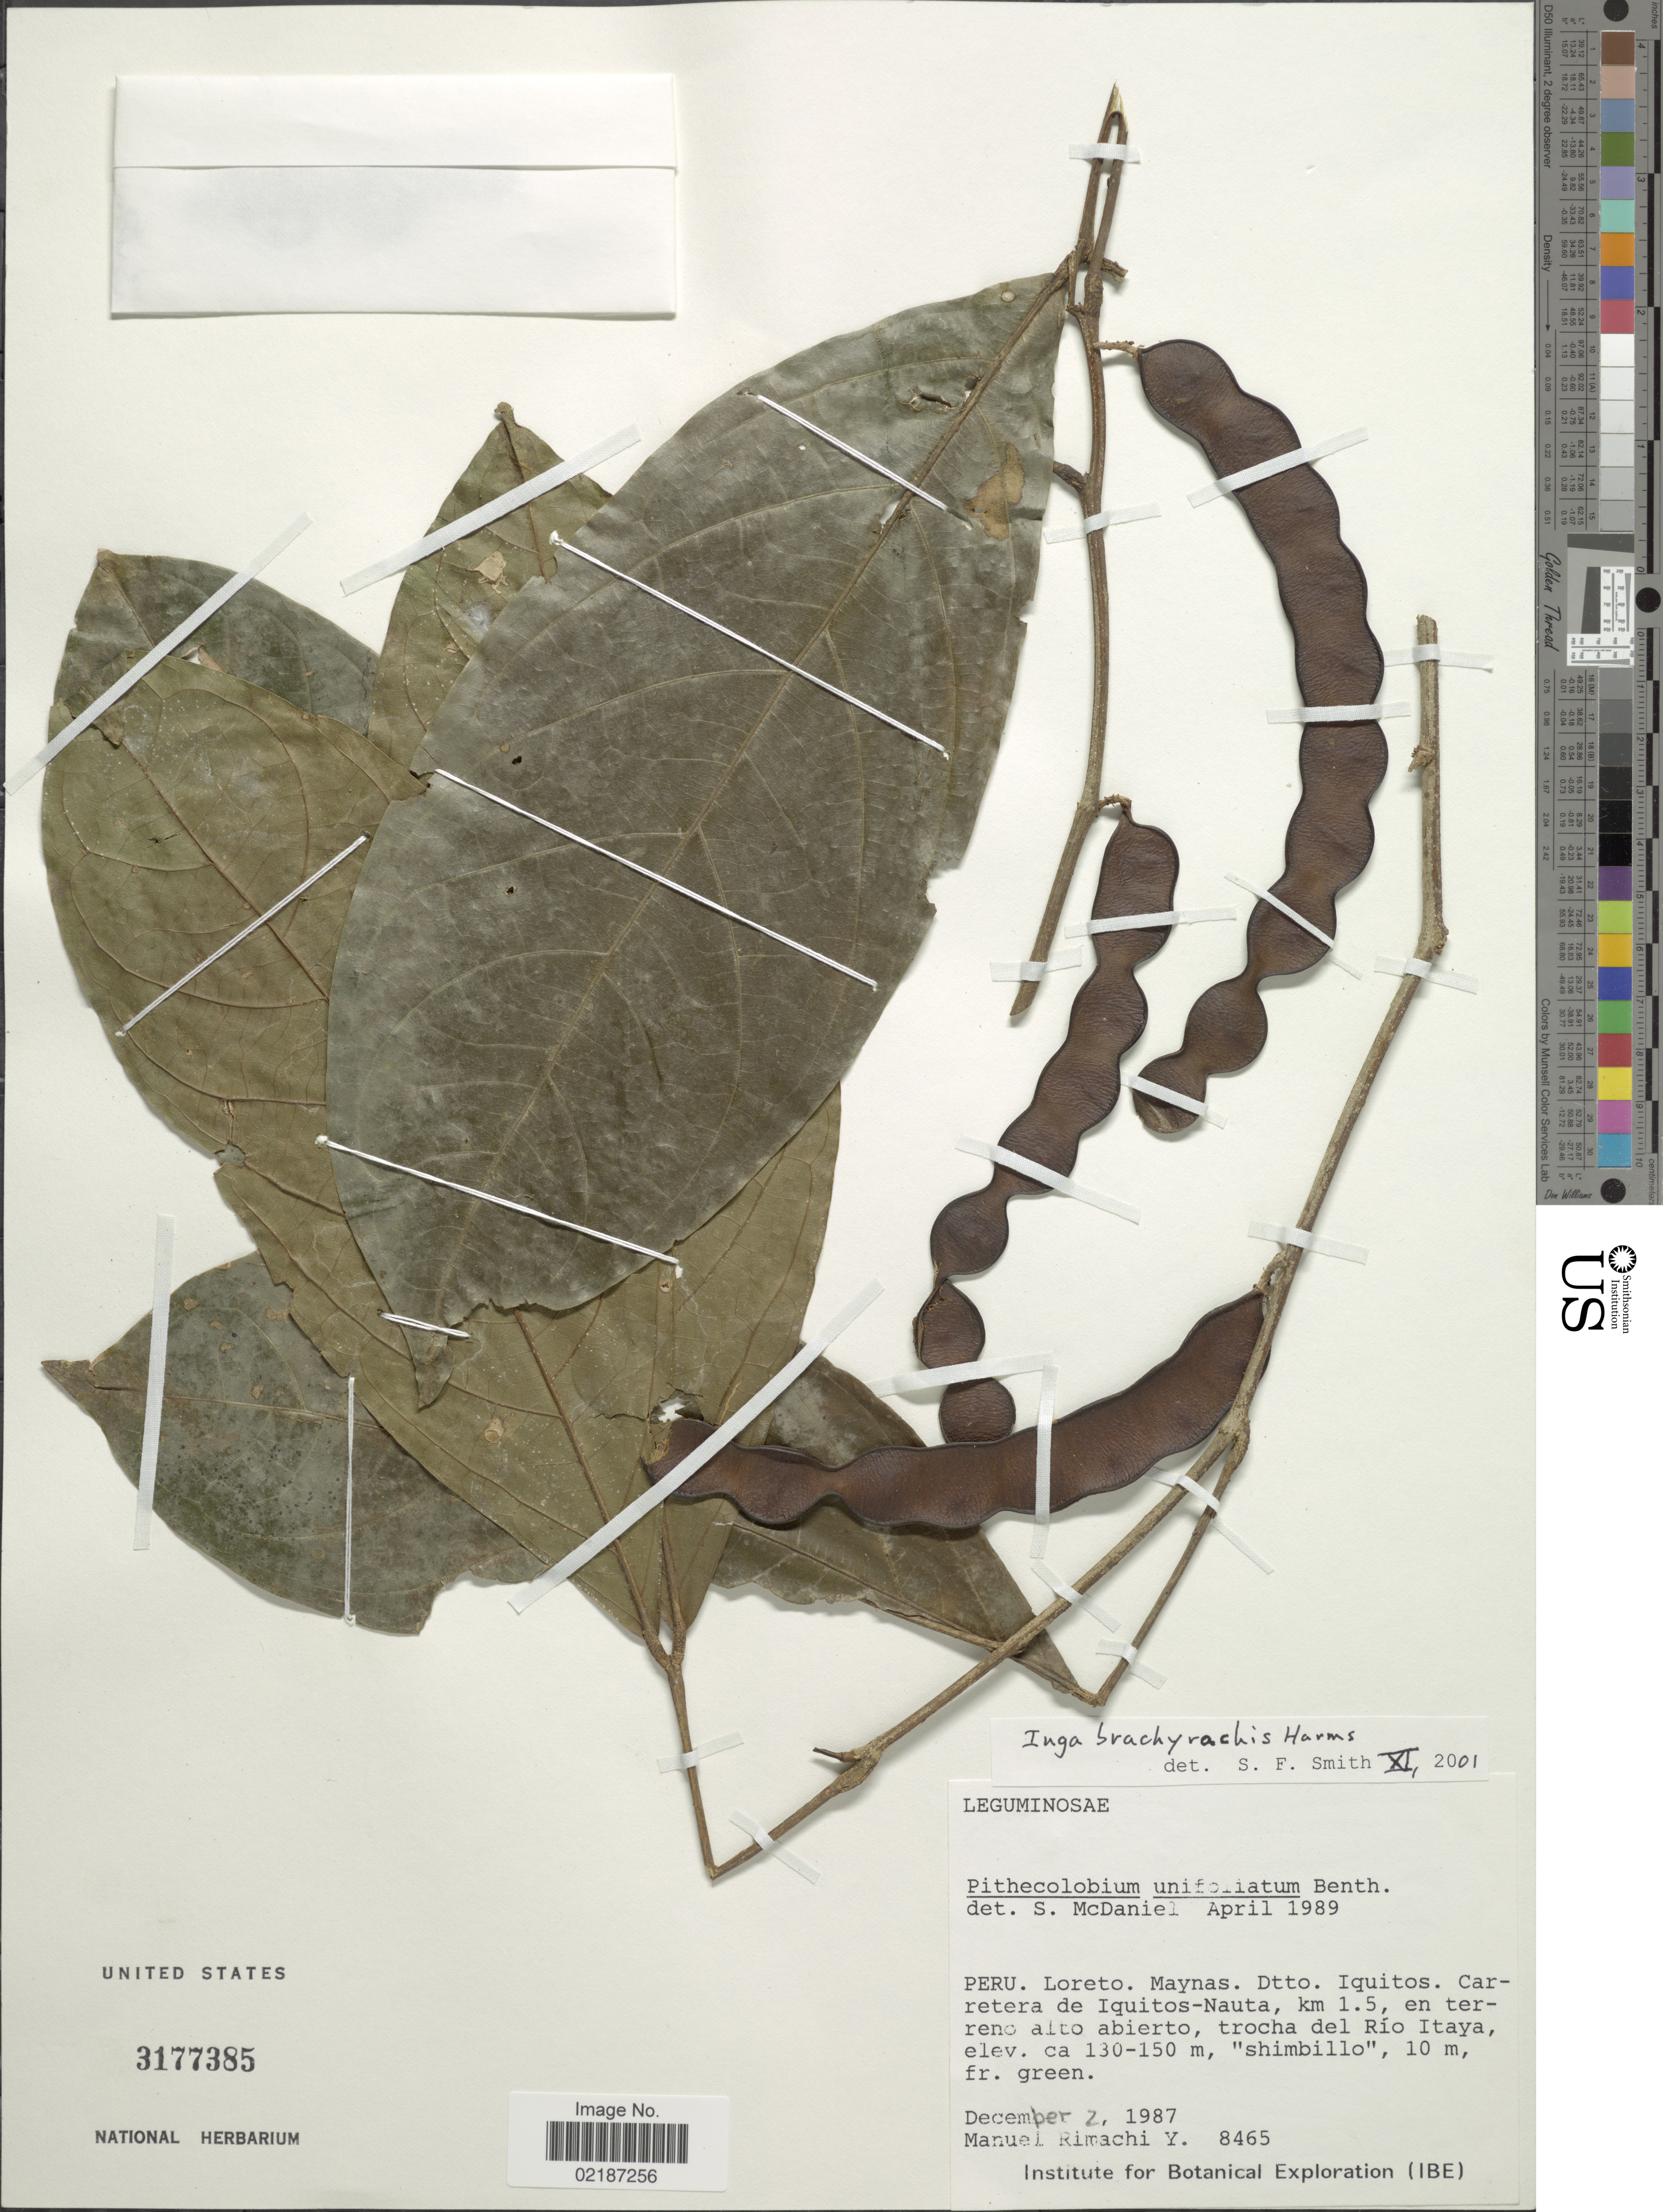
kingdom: Plantae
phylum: Tracheophyta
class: Magnoliopsida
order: Fabales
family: Fabaceae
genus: Inga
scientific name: Inga brachyrhachis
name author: Harms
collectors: M. Rimachi Y.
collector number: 8465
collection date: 1987-12-02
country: Peru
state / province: Loreto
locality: Maynas, Dtto. iquitos, Carretera de Iquitos-Nauta, km 1.5, en terrene8 alto abierto, trocha del Río Itaya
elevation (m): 130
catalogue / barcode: US 3177385